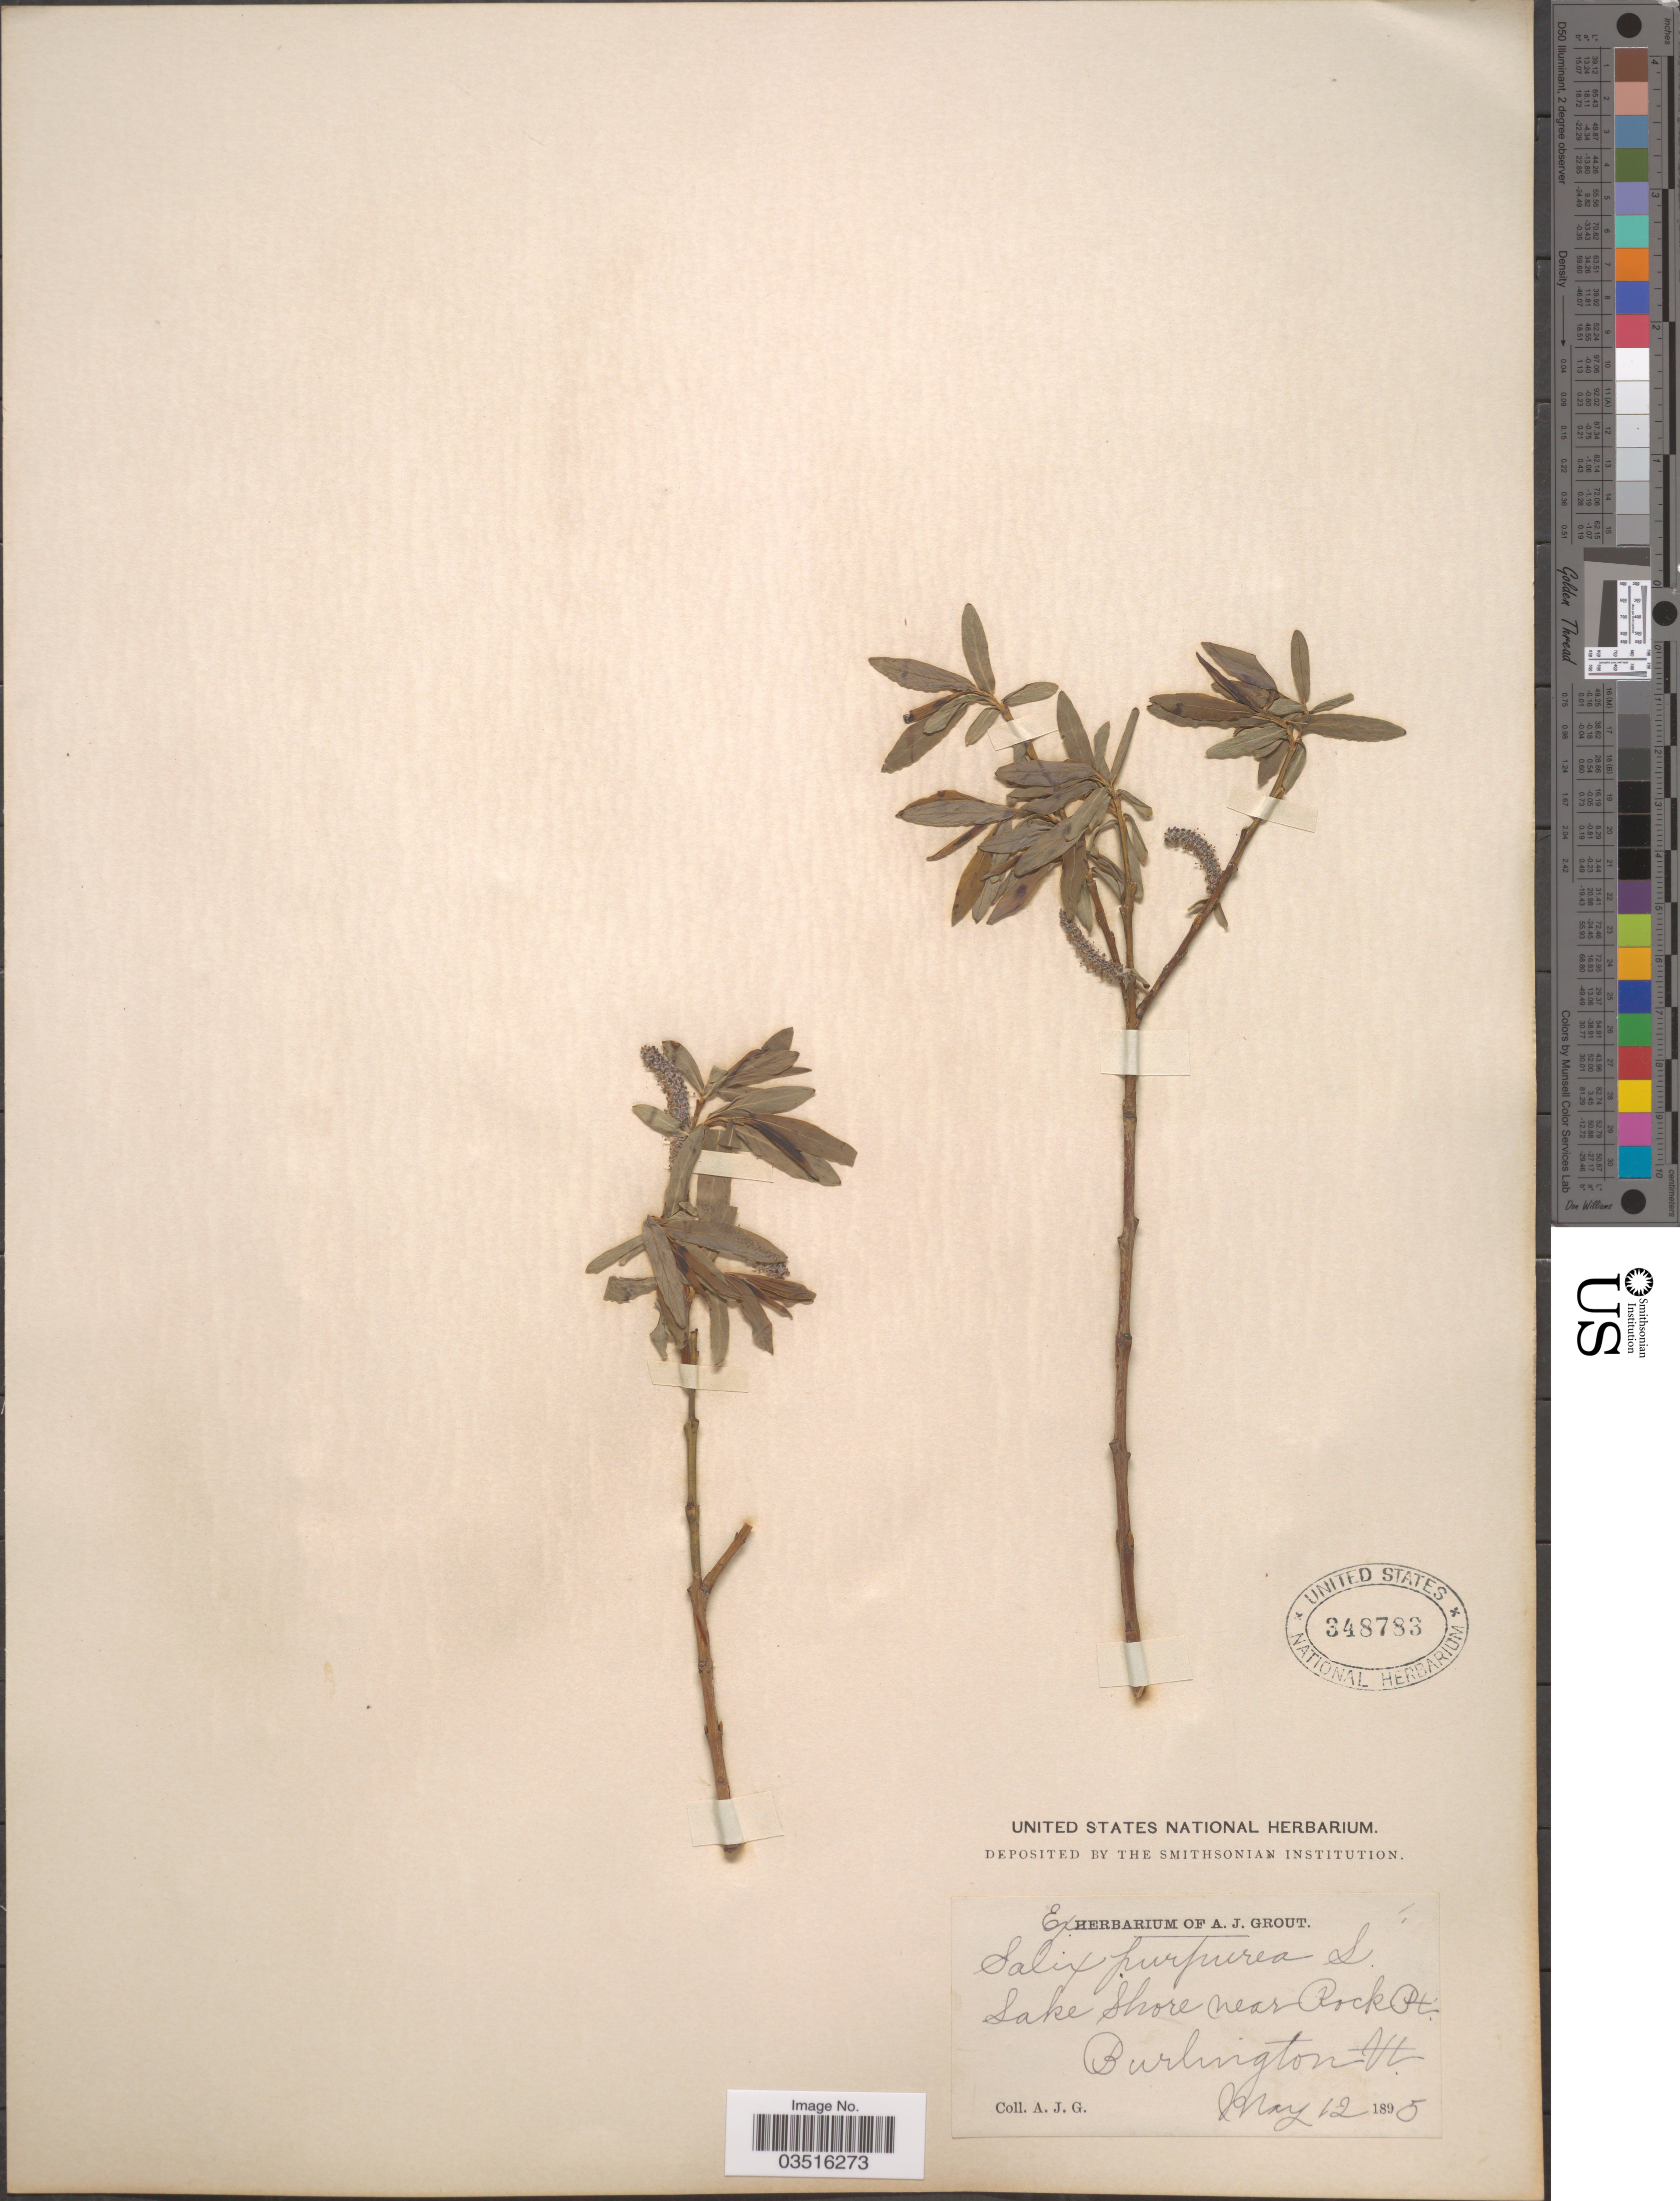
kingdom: Plantae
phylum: Tracheophyta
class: Magnoliopsida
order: Malpighiales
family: Salicaceae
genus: Salix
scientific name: Salix purpurea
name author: L.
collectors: A. J. Grout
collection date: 1895-05-12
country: United States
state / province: Vermont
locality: Lake Shore near Rock Pt. Burlington.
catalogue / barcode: US 348783